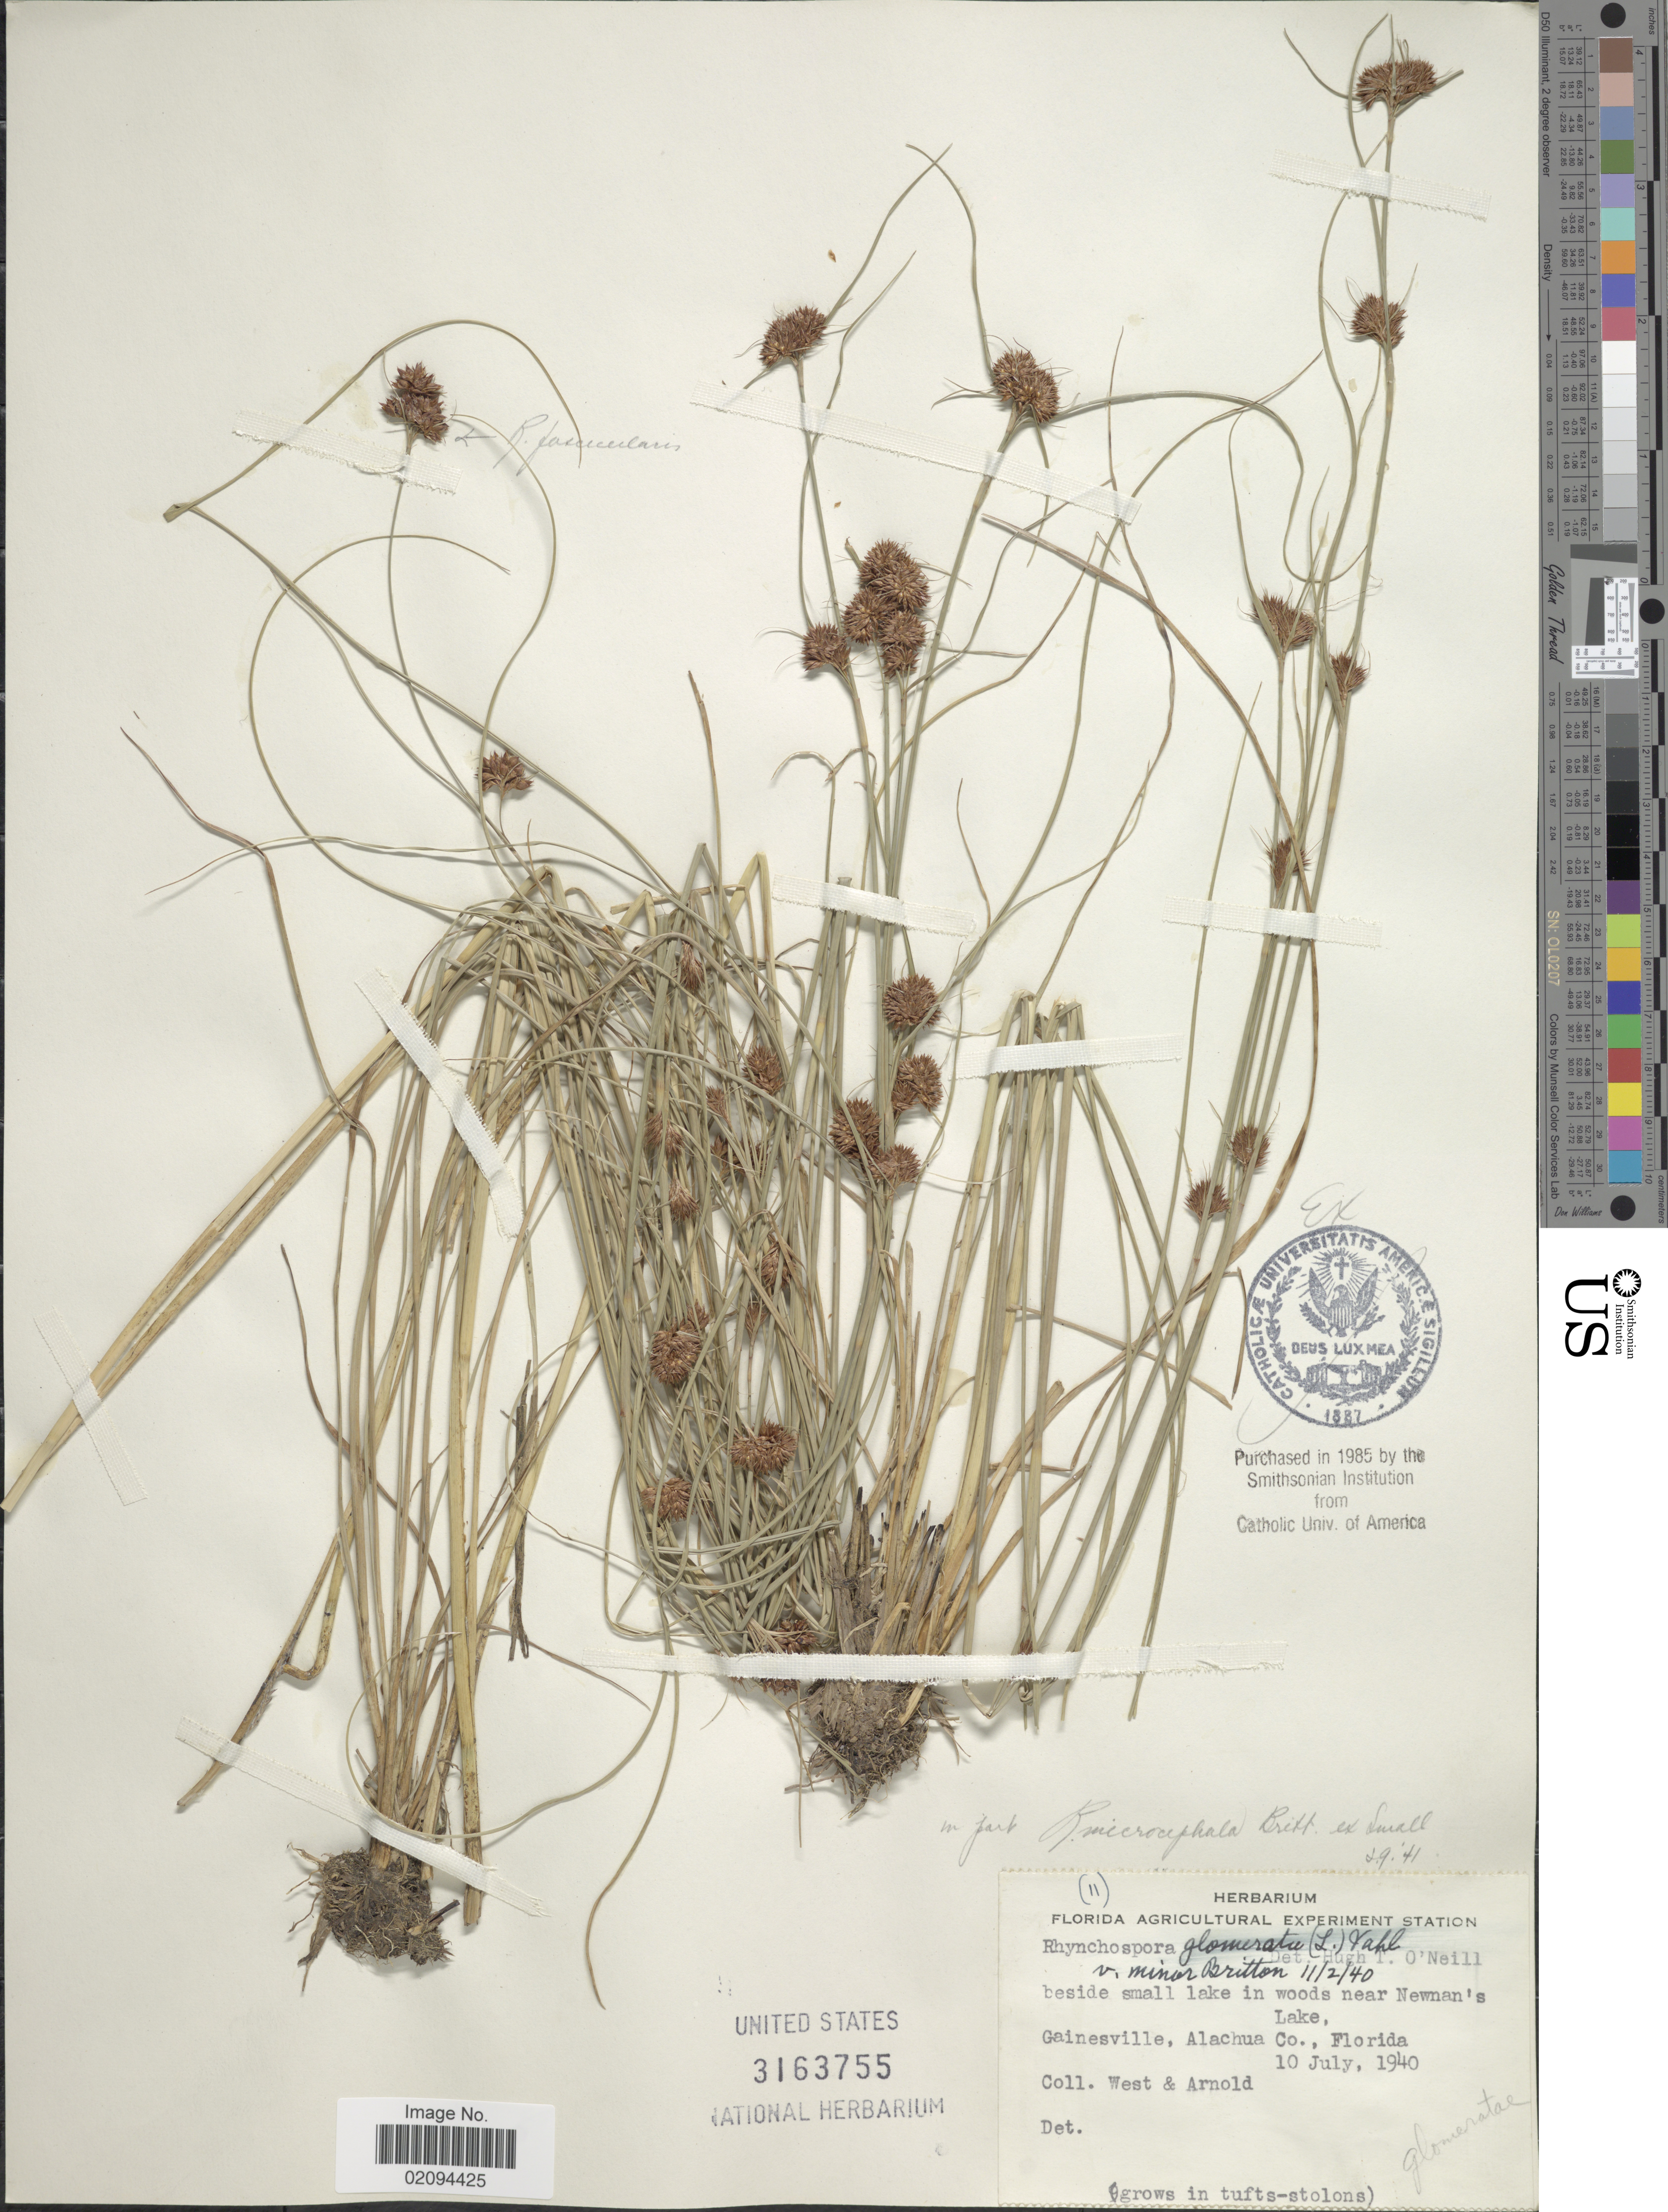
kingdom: Plantae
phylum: Tracheophyta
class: Liliopsida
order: Poales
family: Cyperaceae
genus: Rhynchospora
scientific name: Rhynchospora microcephala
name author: (Britton) Britton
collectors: -. West & -. Arnold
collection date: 1940-07-10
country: United States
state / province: Florida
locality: Beside small lake in woods near Newnan's Lake, Gainesville, Alachua Co.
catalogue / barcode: US 3163755